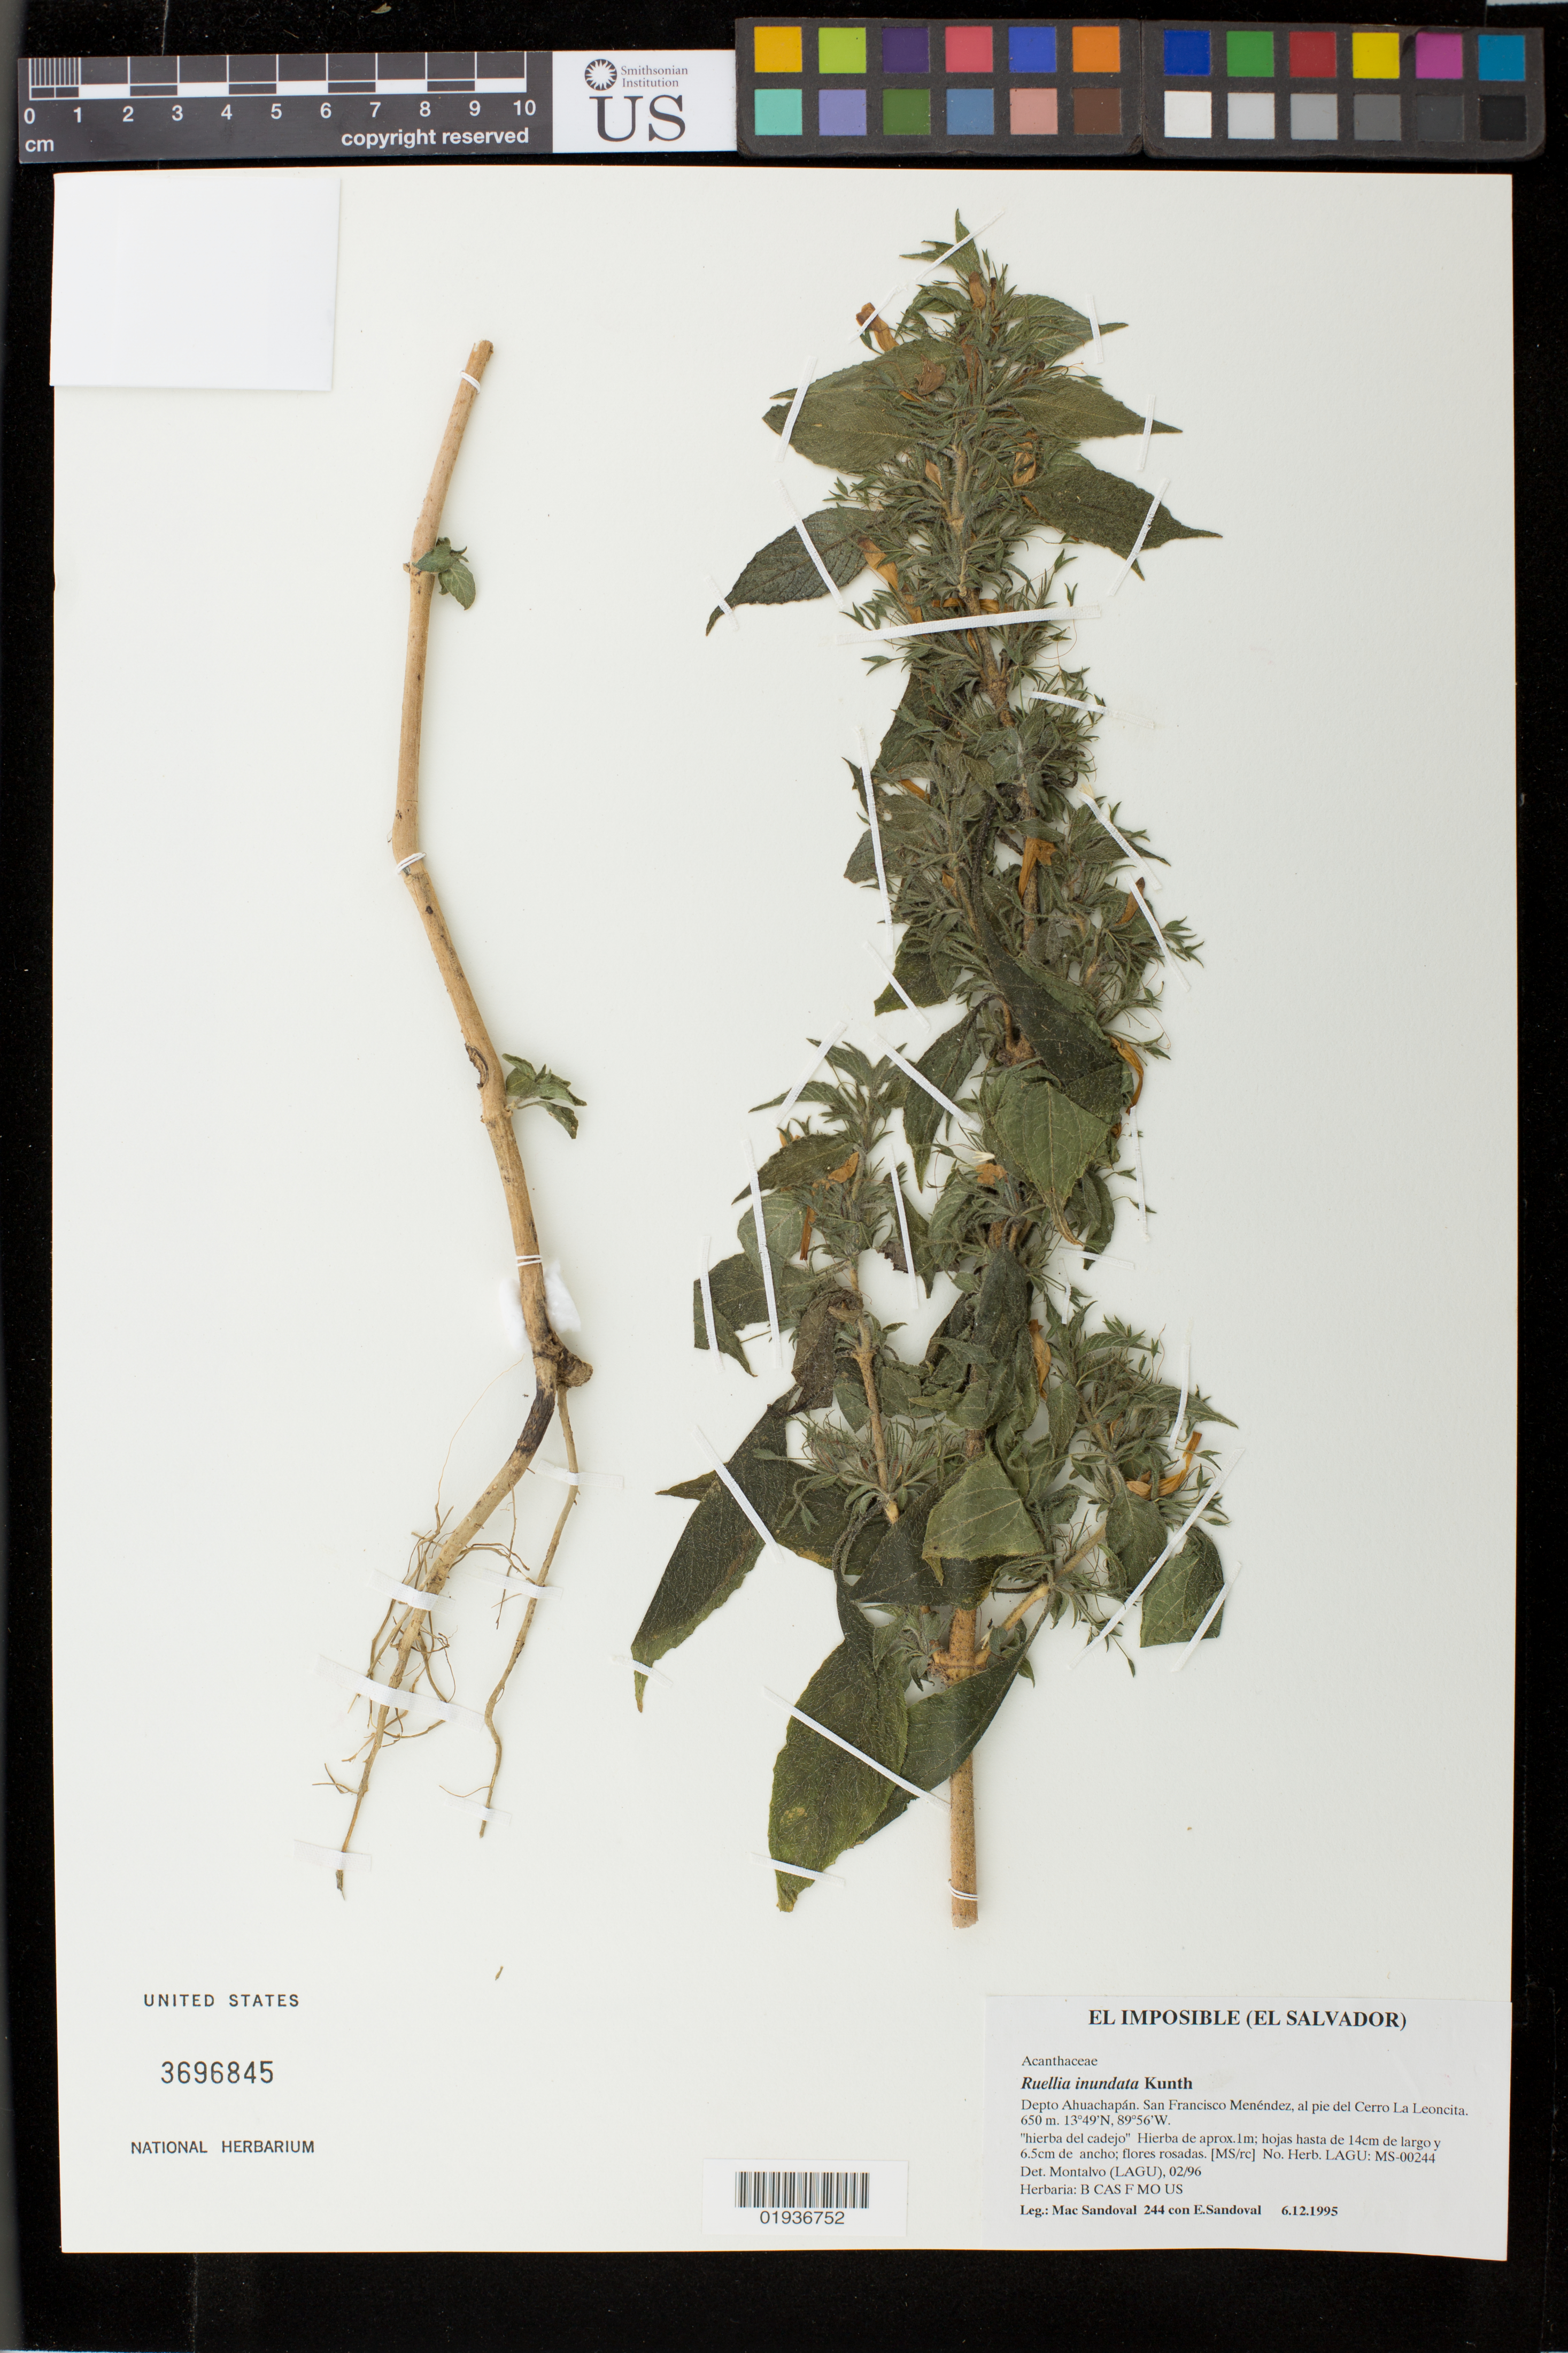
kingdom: Plantae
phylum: Tracheophyta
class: Magnoliopsida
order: Lamiales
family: Acanthaceae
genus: Ruellia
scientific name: Ruellia inundata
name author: Kunth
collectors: M. Sandoval & E. Sandoval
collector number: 244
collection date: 1995-12-06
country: El Salvador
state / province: Ahuachapán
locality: San Francisco Menendez, al pie del Cerro La Leoncita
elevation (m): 650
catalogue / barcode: US 3696845